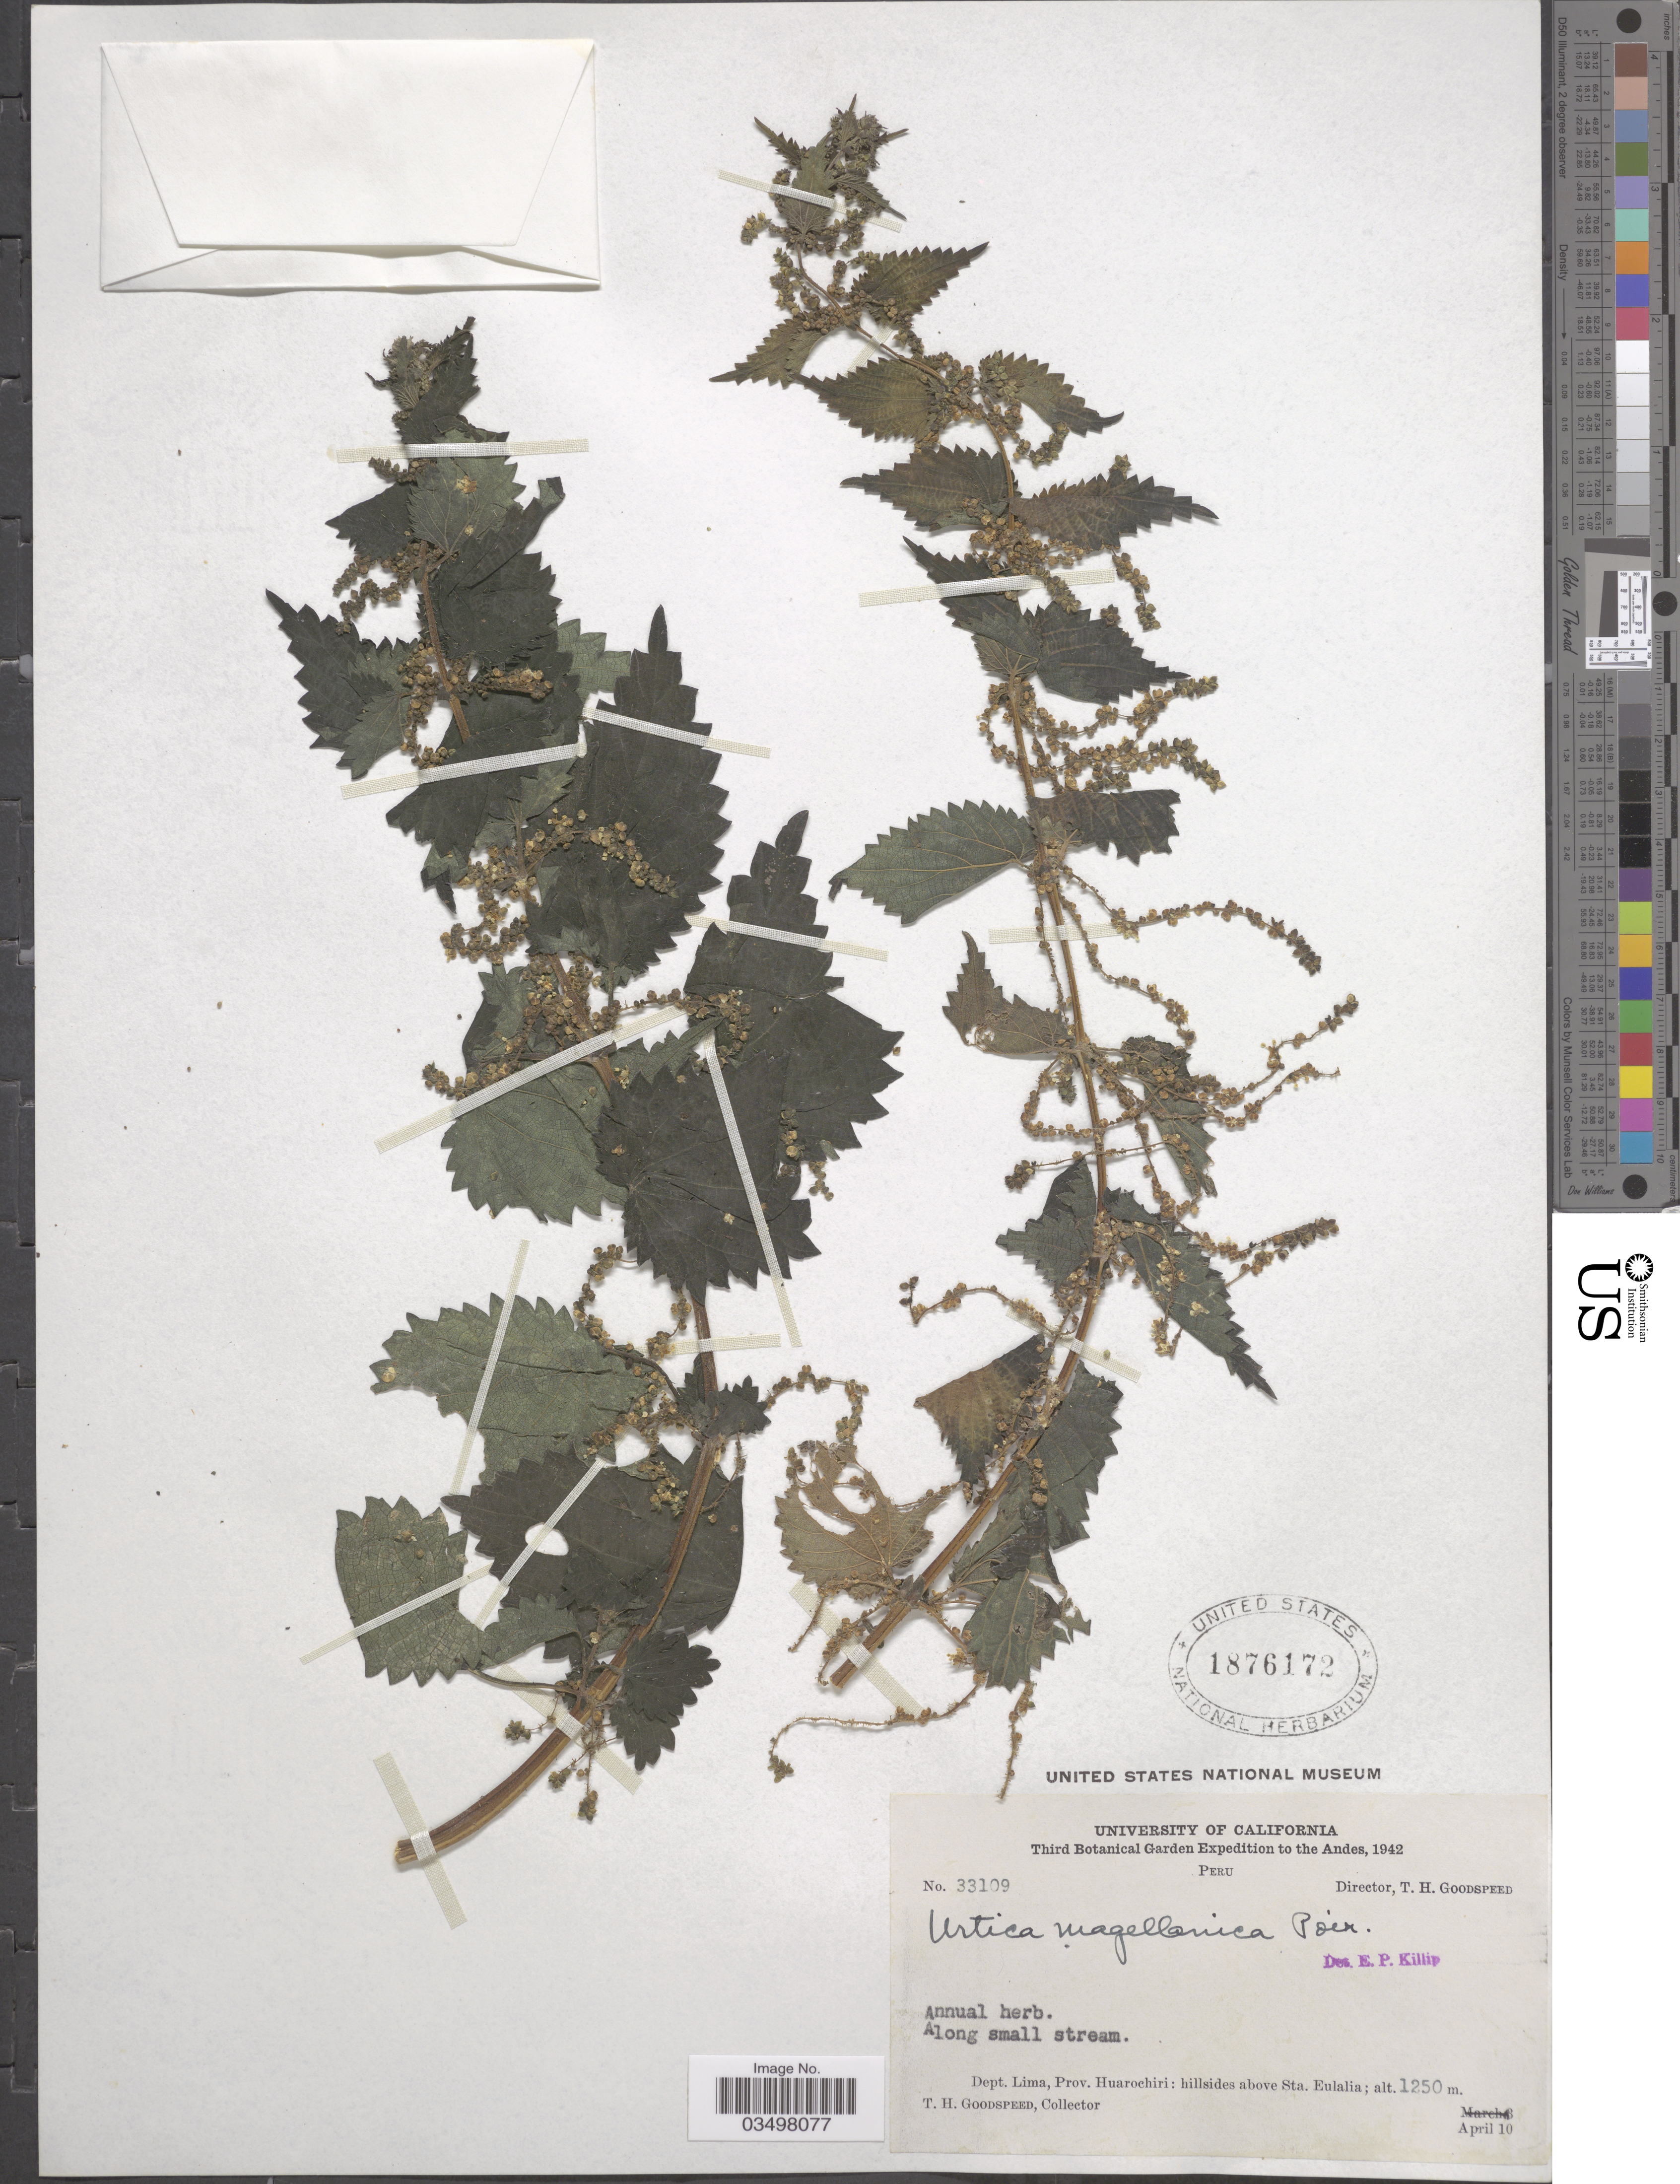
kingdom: Plantae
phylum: Tracheophyta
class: Magnoliopsida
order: Rosales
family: Urticaceae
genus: Urtica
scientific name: Urtica ballotifolia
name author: Wedd.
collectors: T. Goodspeed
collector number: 33109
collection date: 1942-04-10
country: Peru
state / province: Lima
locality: The Andes. Dept. Lima, Prov. Huarochiri: hillsides above Sta. Eulalia.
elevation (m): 1250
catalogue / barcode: US 1876172